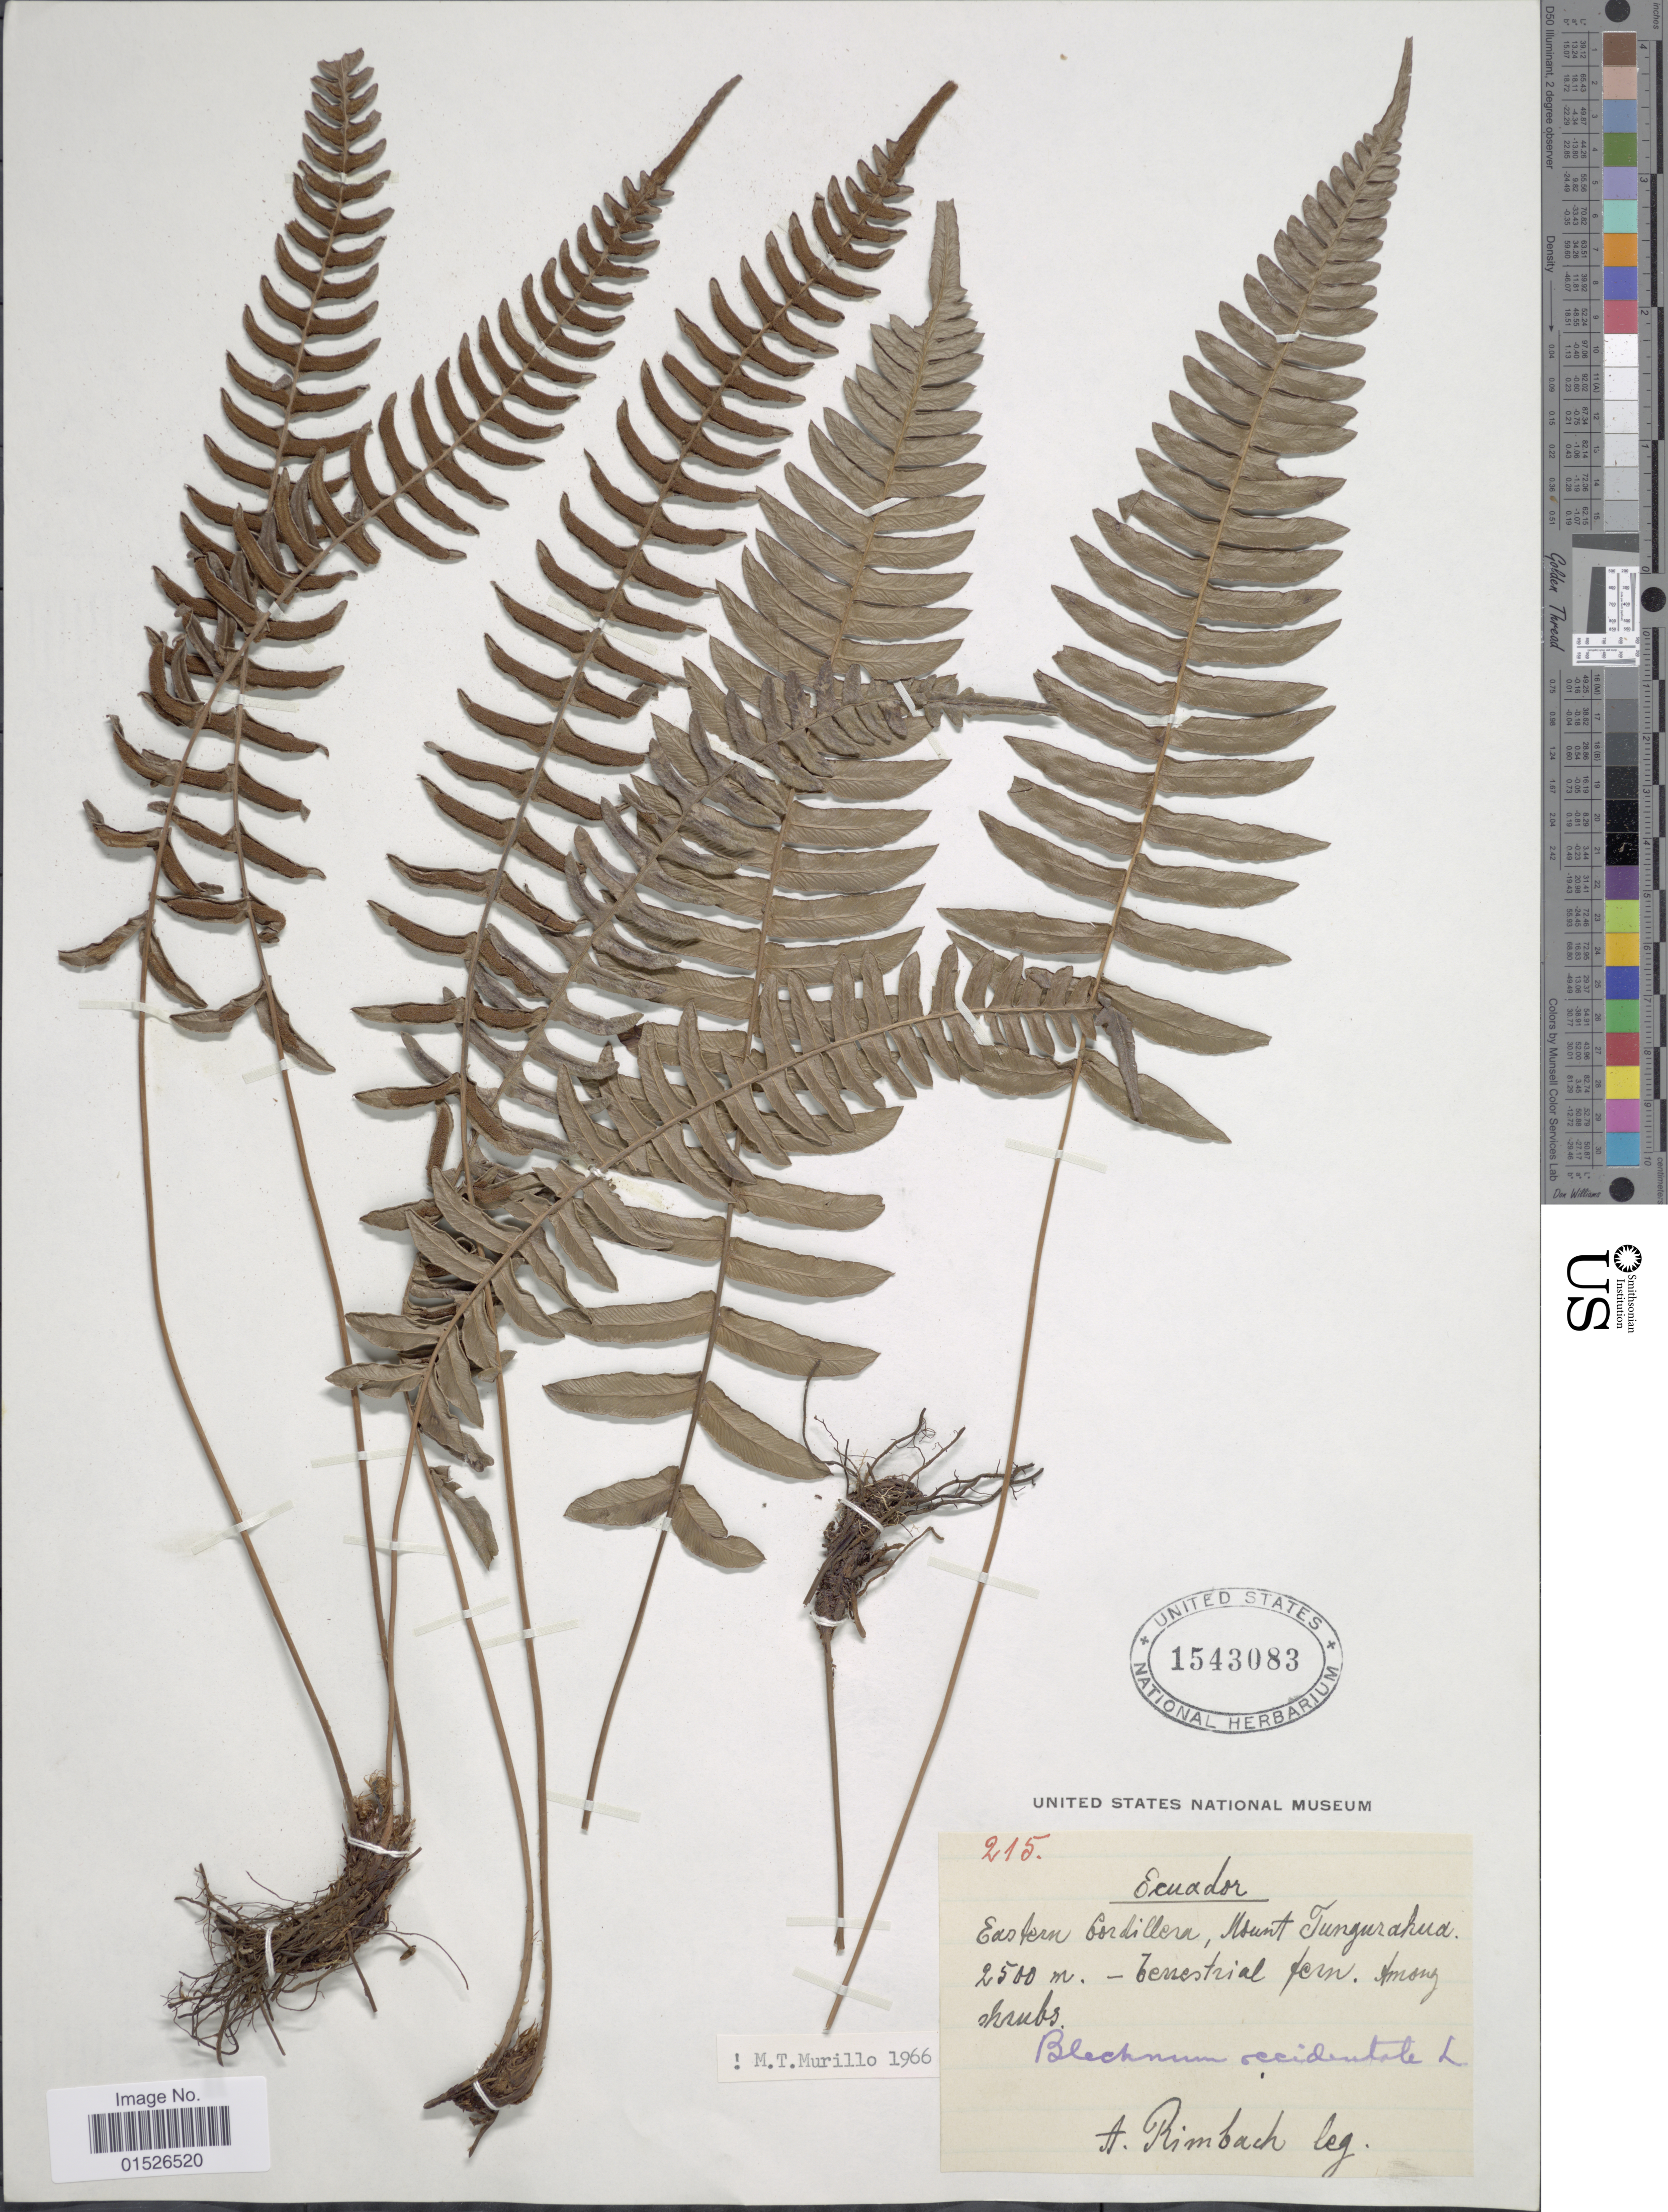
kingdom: Plantae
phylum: Tracheophyta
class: Polypodiopsida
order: Polypodiales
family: Blechnaceae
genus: Blechnum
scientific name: Blechnum occidentale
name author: L.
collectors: A. Rimbach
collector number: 215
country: Ecuador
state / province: Tungurahua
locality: Ecuador, Eastern Cordillera, Mount Tungurahua.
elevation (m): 2500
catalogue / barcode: US 1543083